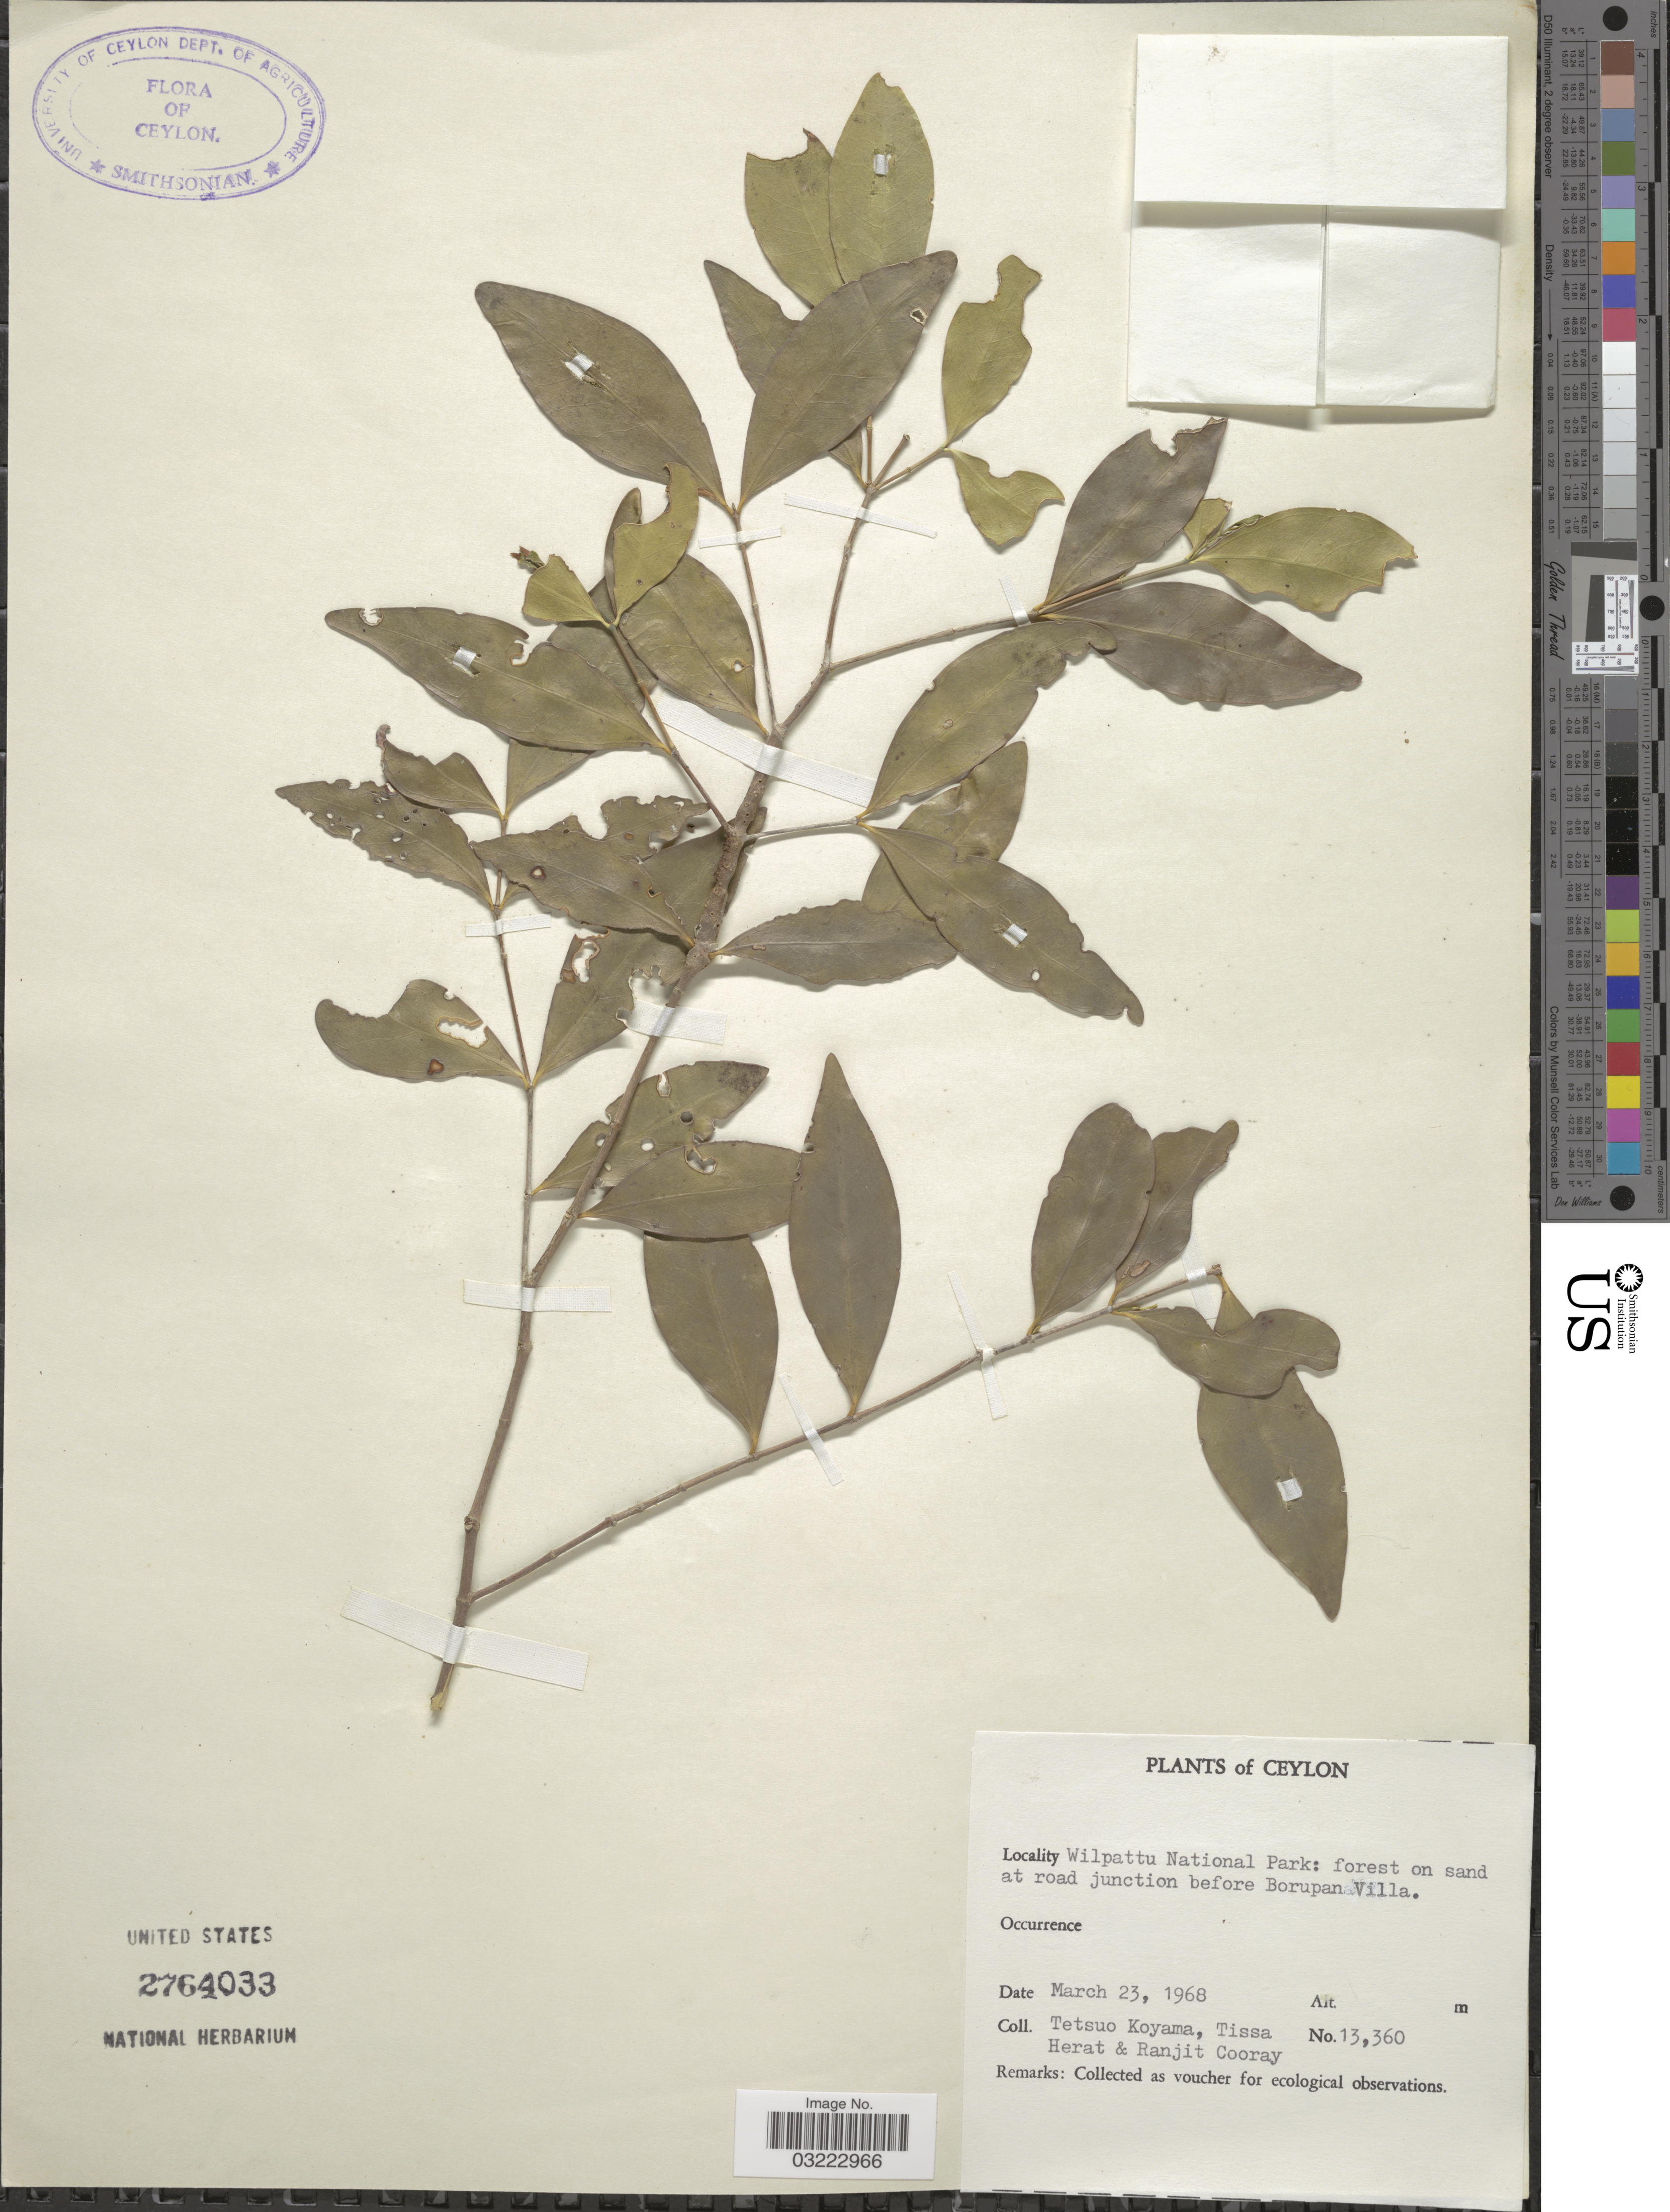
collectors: T. Koyama, T. Herat & R. Cooray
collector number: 13360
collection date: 1968-03-23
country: Sri Lanka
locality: Ceylon. Wilpattu National Park: forest on sand at road junction before Borupan Villa.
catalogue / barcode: US 2764033